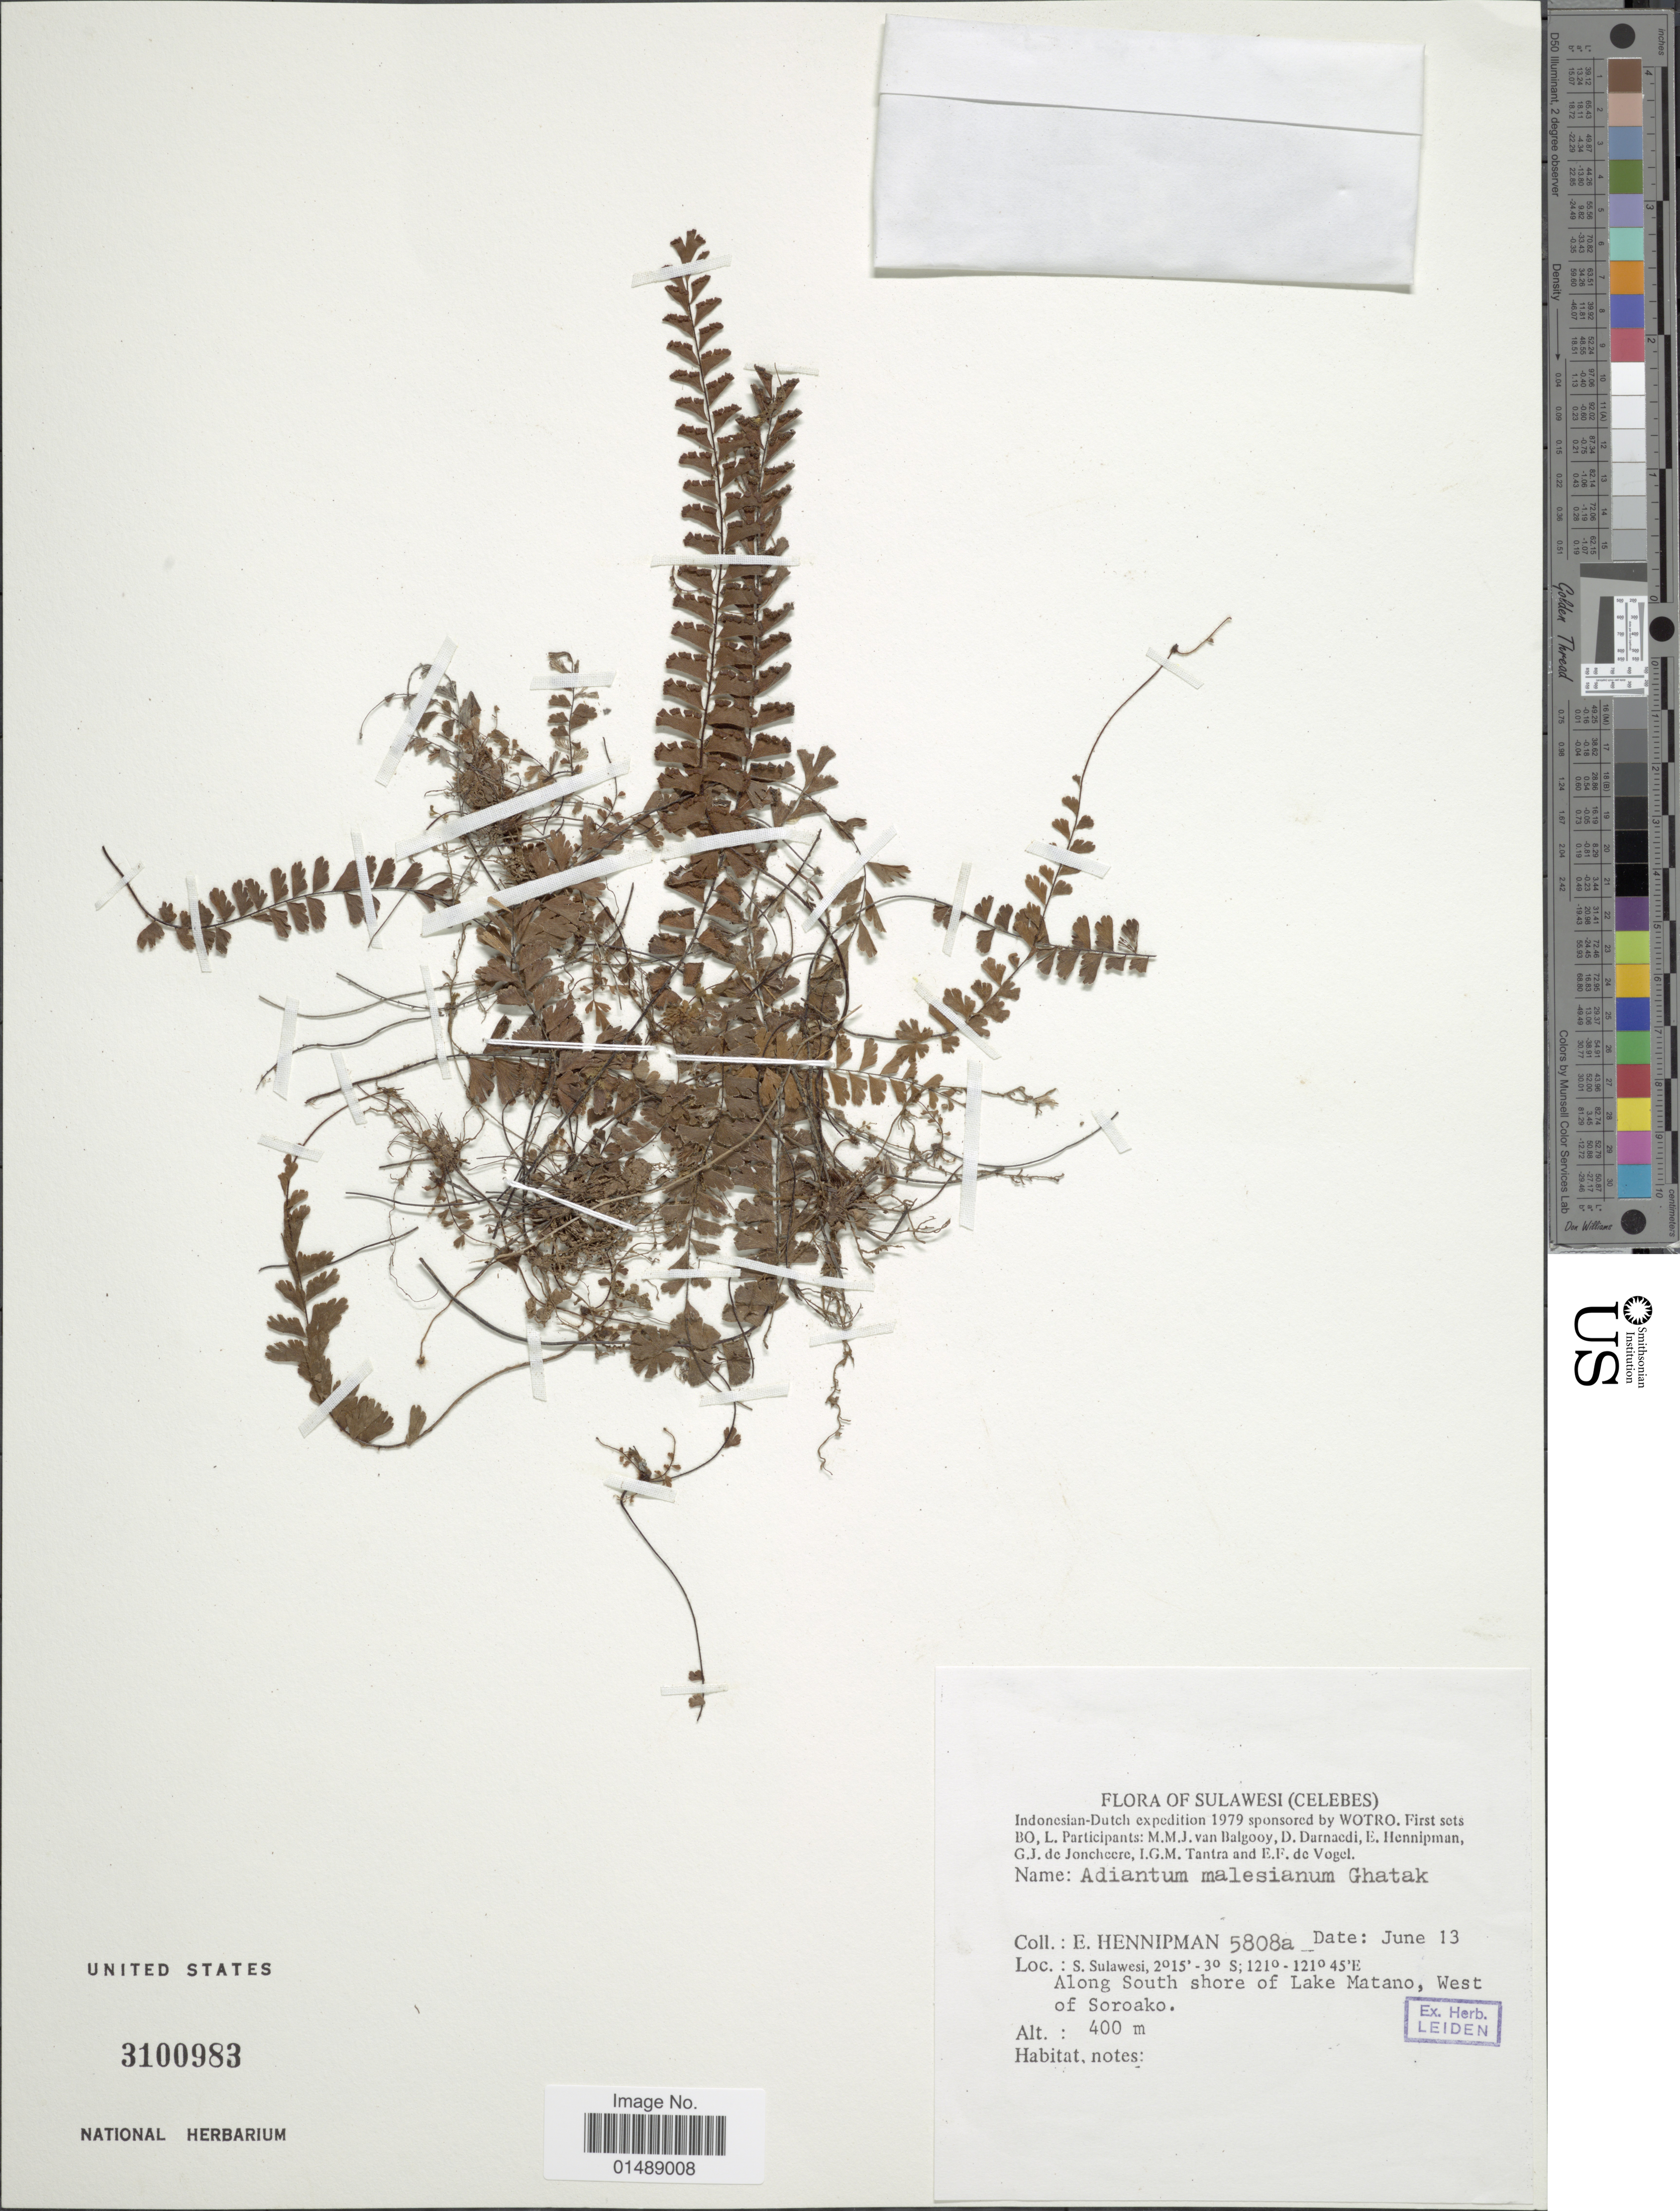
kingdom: Plantae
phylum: Tracheophyta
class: Polypodiopsida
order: Polypodiales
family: Pteridaceae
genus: Adiantum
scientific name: Adiantum malesianum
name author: J. Ghatak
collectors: E. Hennipman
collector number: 5808a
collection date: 1979-06-13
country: Indonesia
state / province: Sulawesi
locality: S. Sulawesi, Along South shore of Lake Matano, West of Soroako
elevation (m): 400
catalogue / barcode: US 3100983